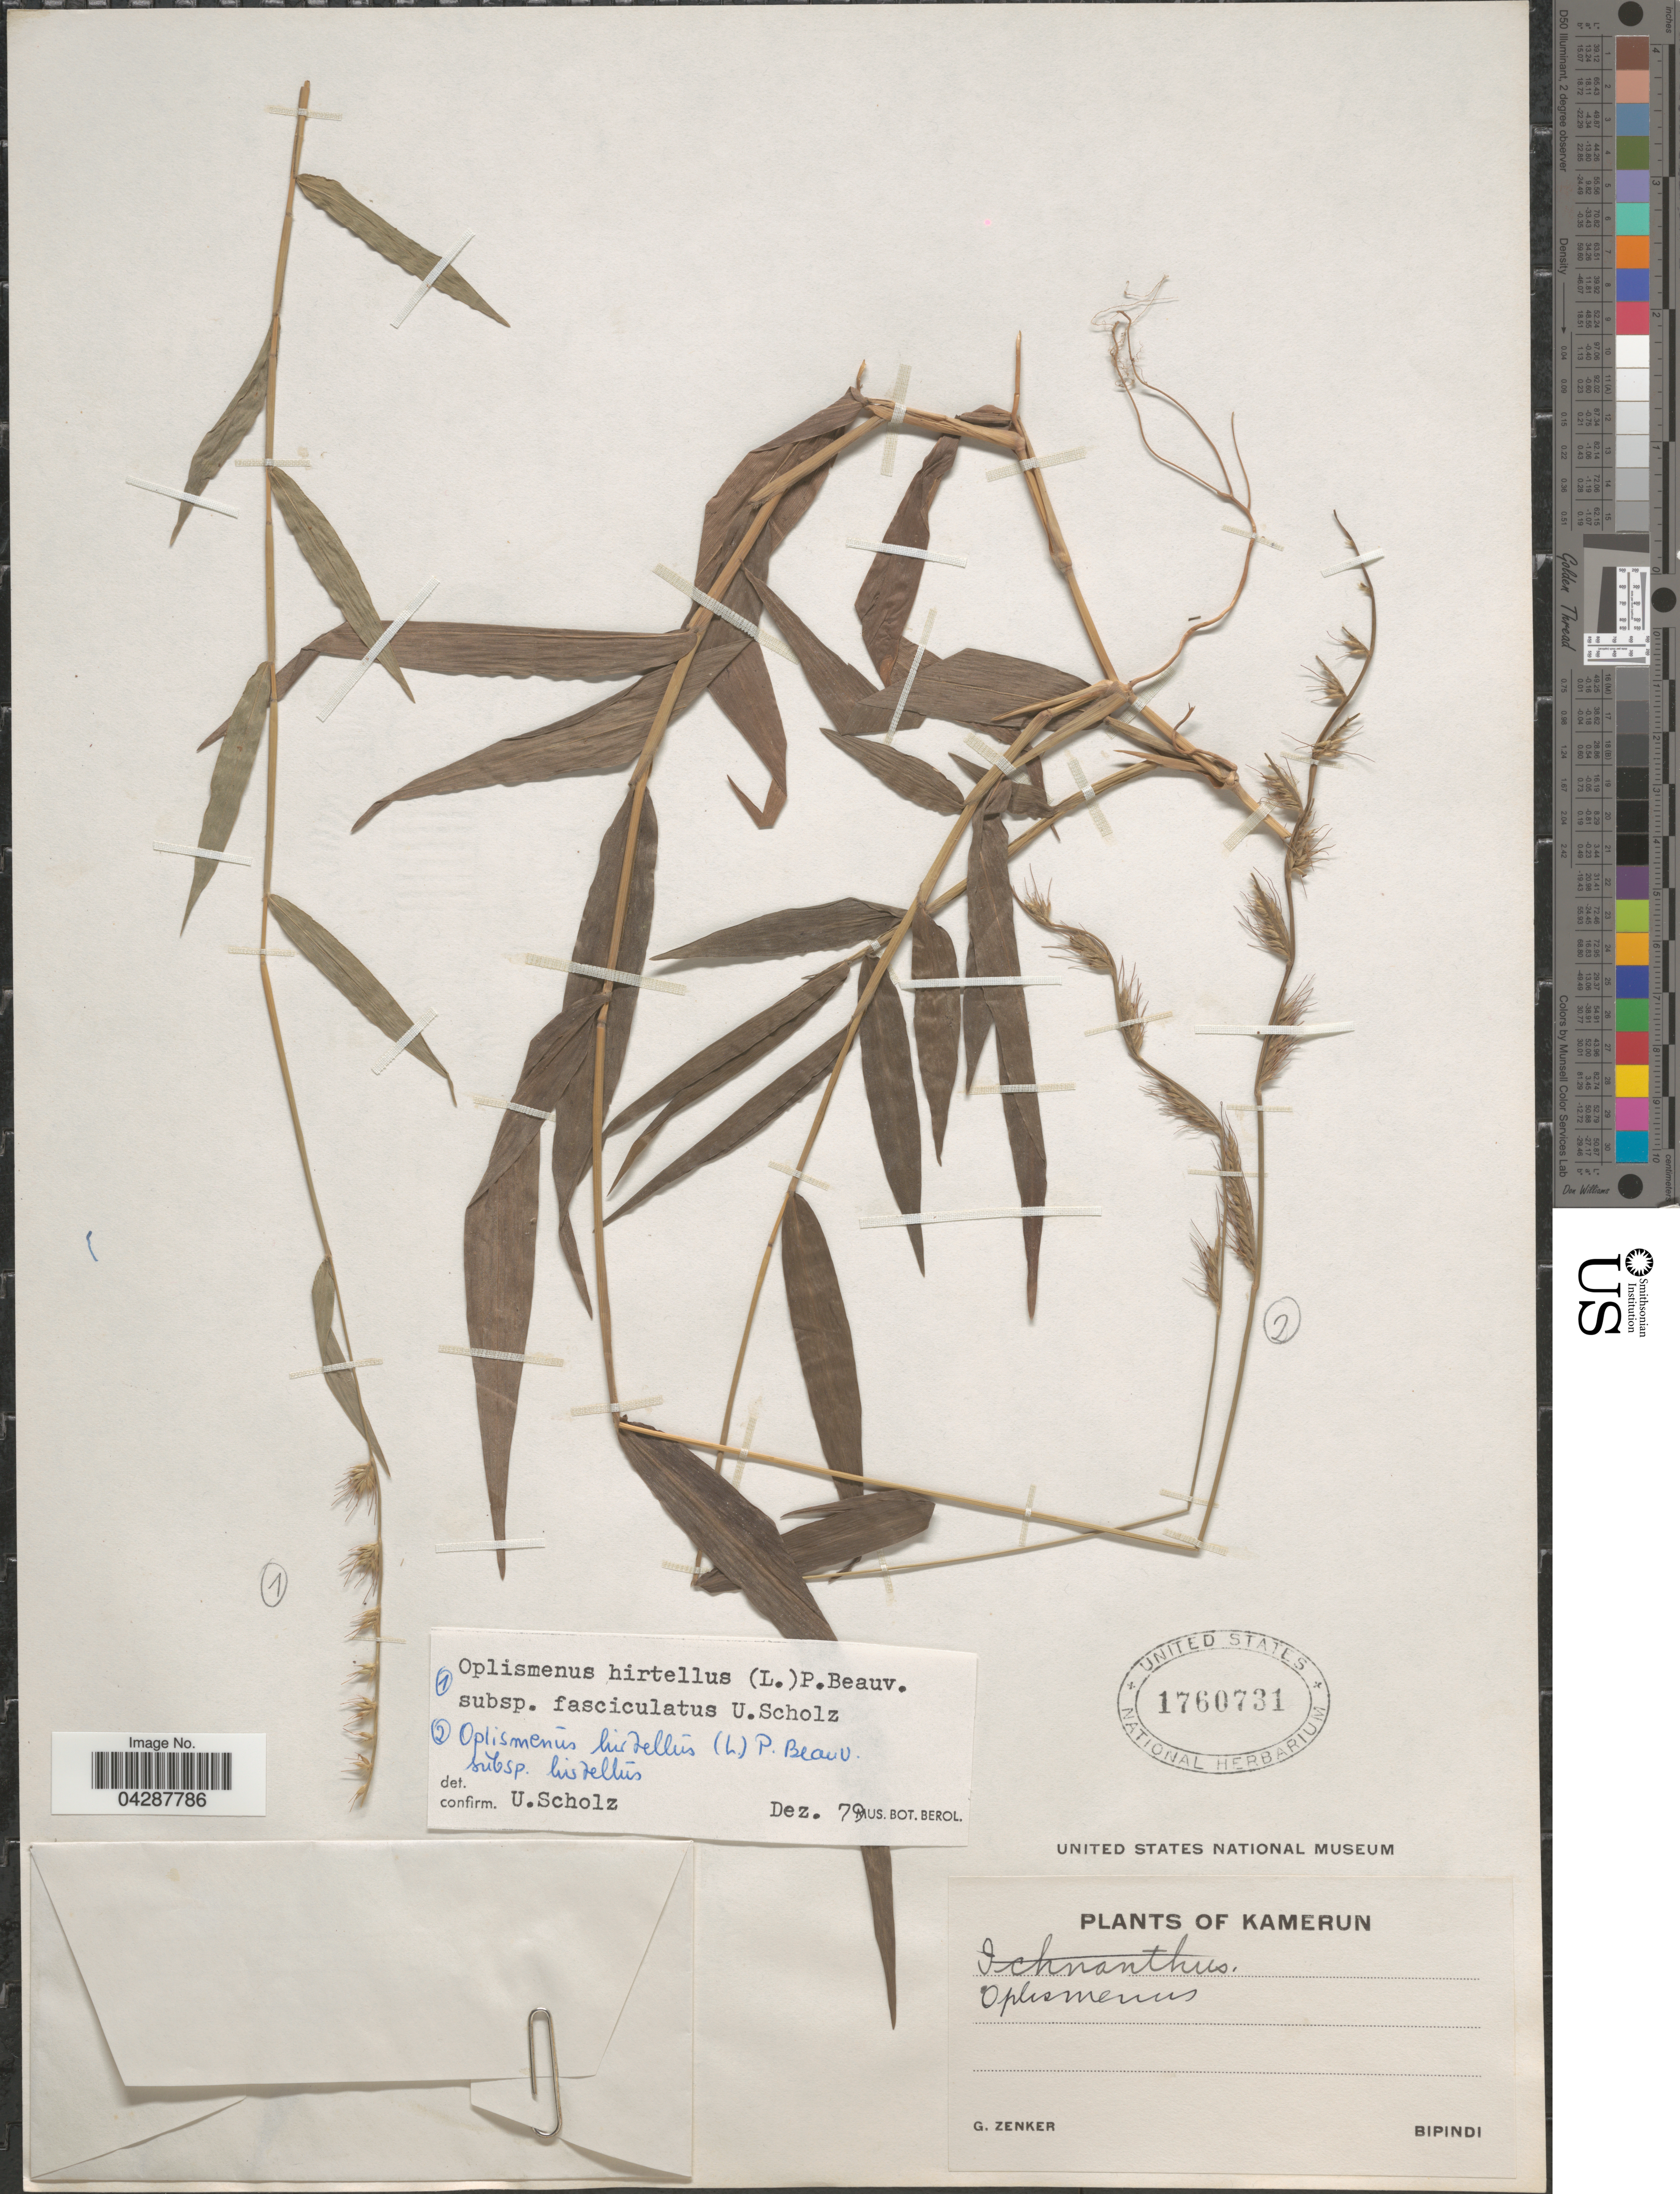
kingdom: Plantae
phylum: Tracheophyta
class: Liliopsida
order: Poales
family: Poaceae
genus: Oplismenus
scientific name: Oplismenus hirtellus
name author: (L.) P. Beauv.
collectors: G. A. Zenker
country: Cameroon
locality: Kamerun. Bipindi.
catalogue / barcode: US 1760731